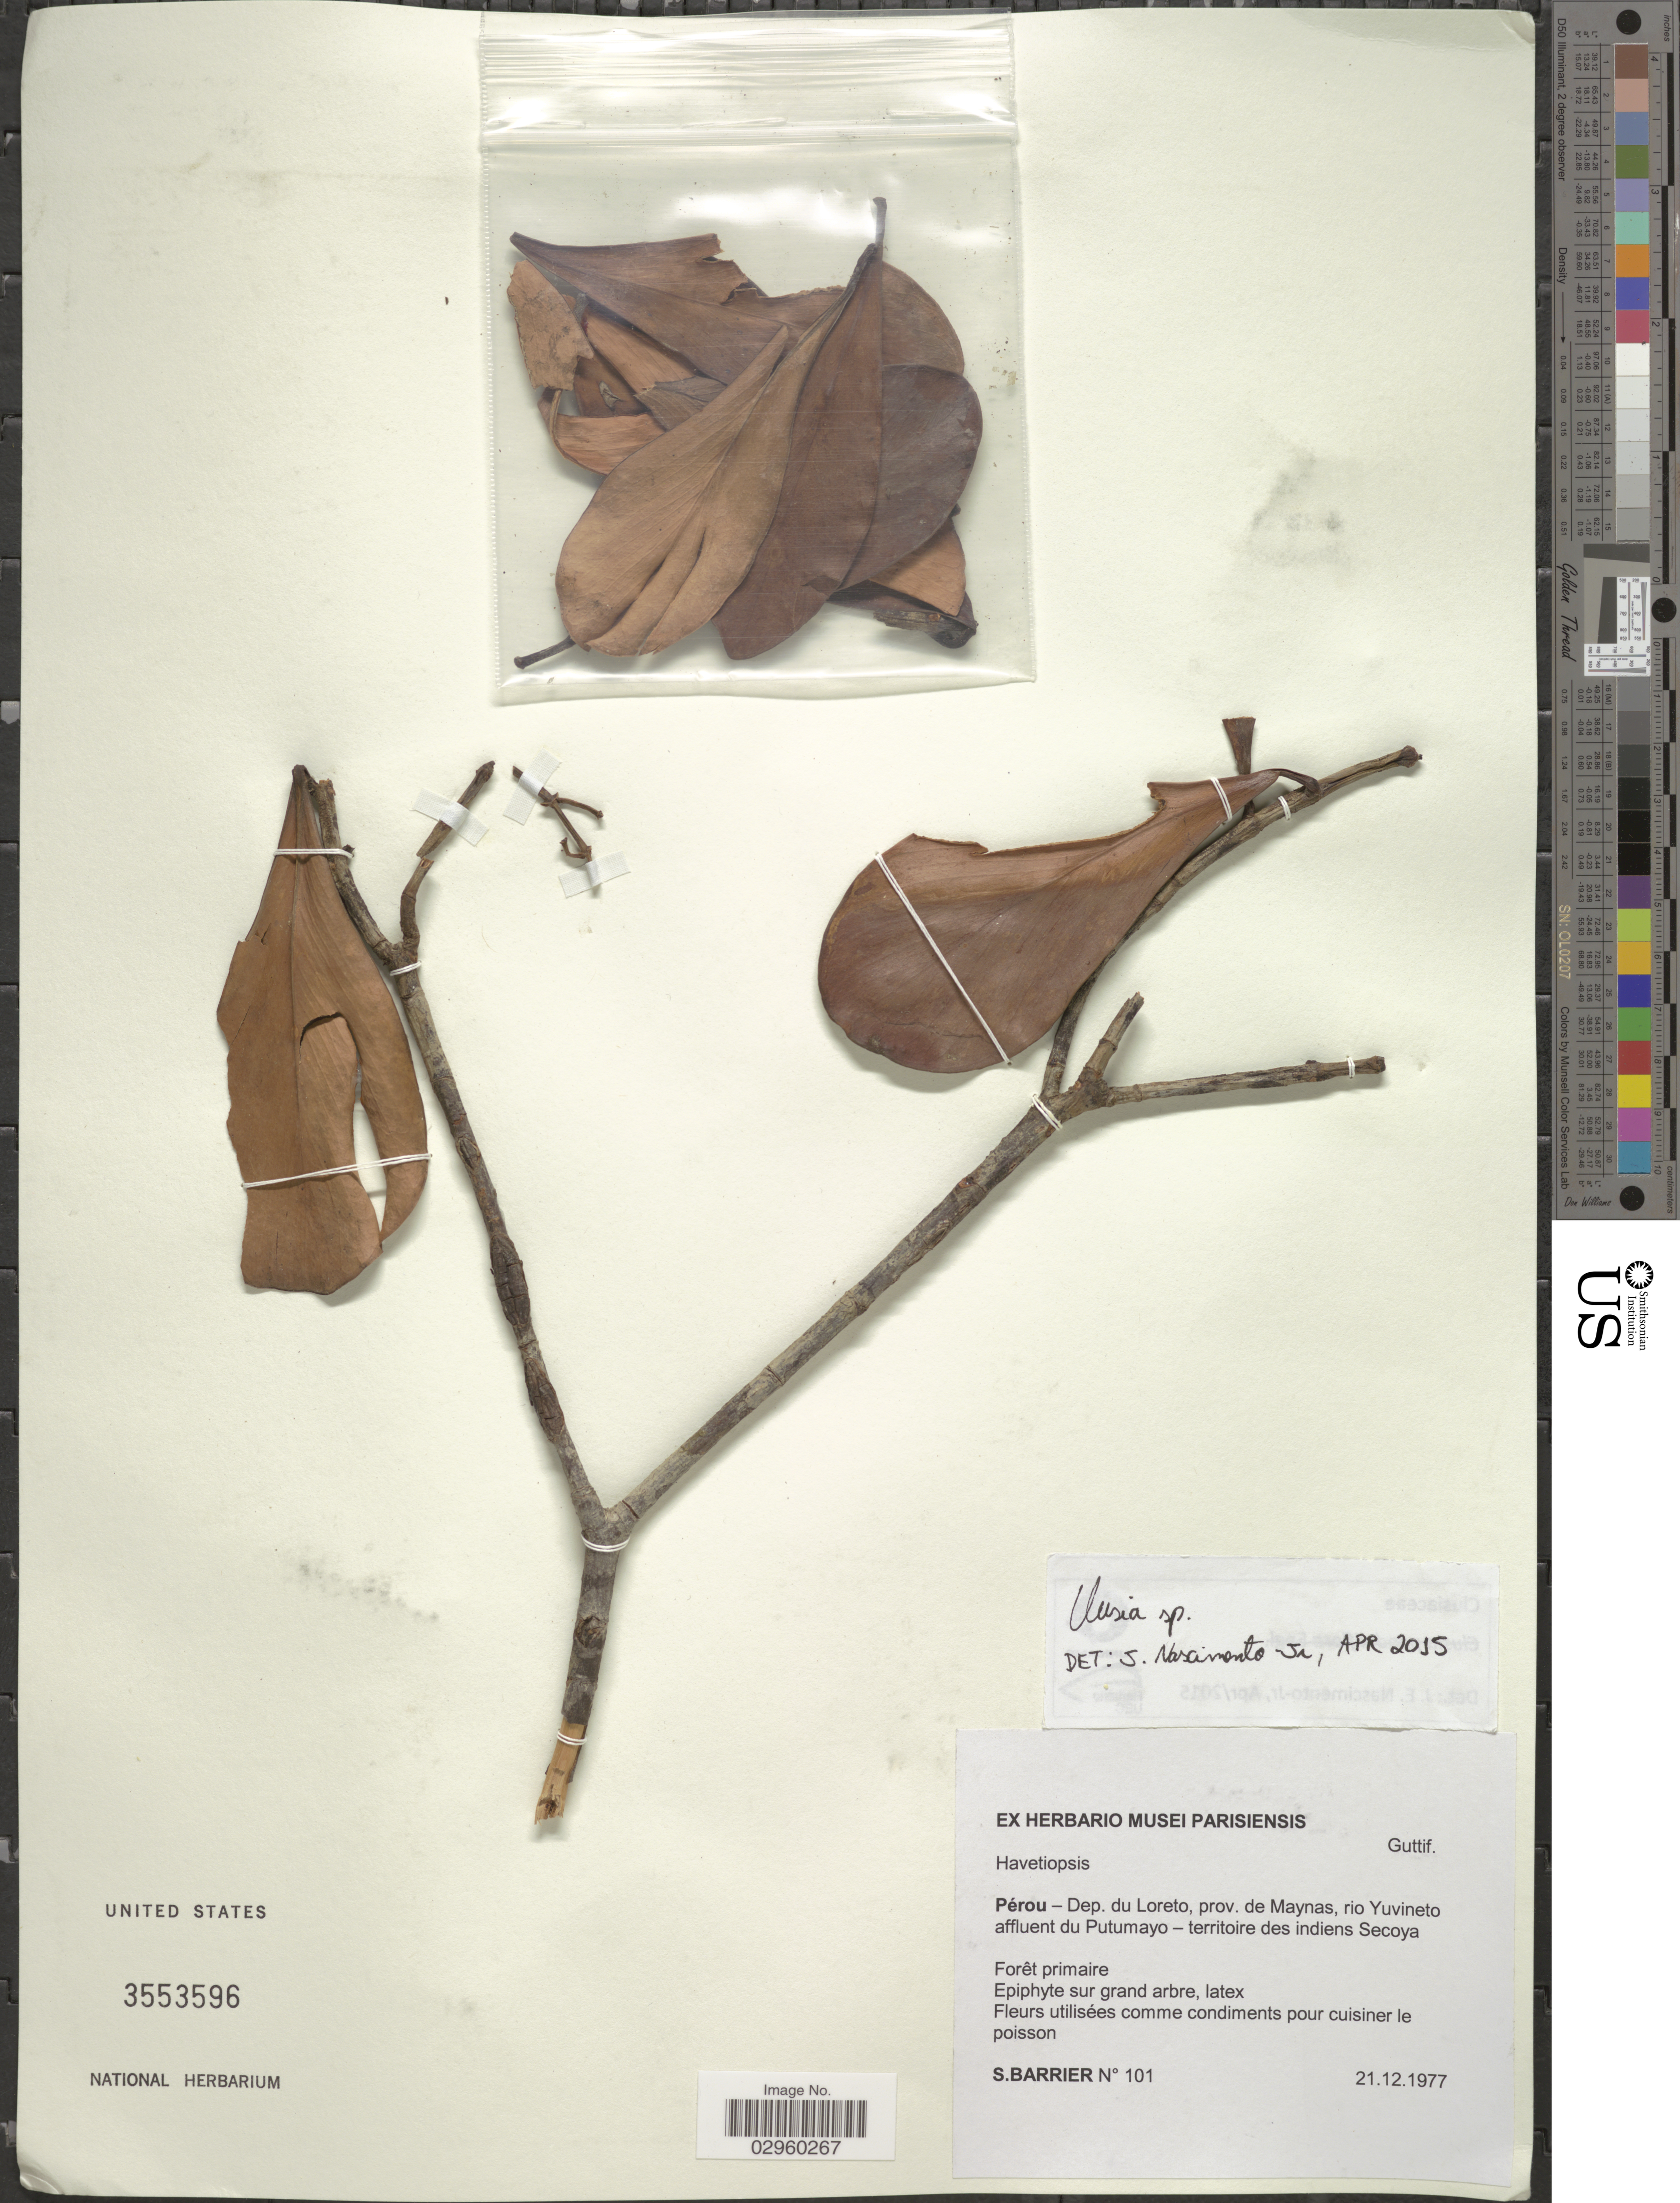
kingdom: Plantae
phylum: Tracheophyta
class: Magnoliopsida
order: Malpighiales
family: Clusiaceae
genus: Clusia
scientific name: Clusia sp.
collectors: S. Barrier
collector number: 101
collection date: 1977-12-21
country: Peru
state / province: Loreto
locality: Pérou - Dep. du Loreto, prov. de Maynas, rio Yuvineto affluent du Putumayo - territoire des indiens Secoya.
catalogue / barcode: US 3553596